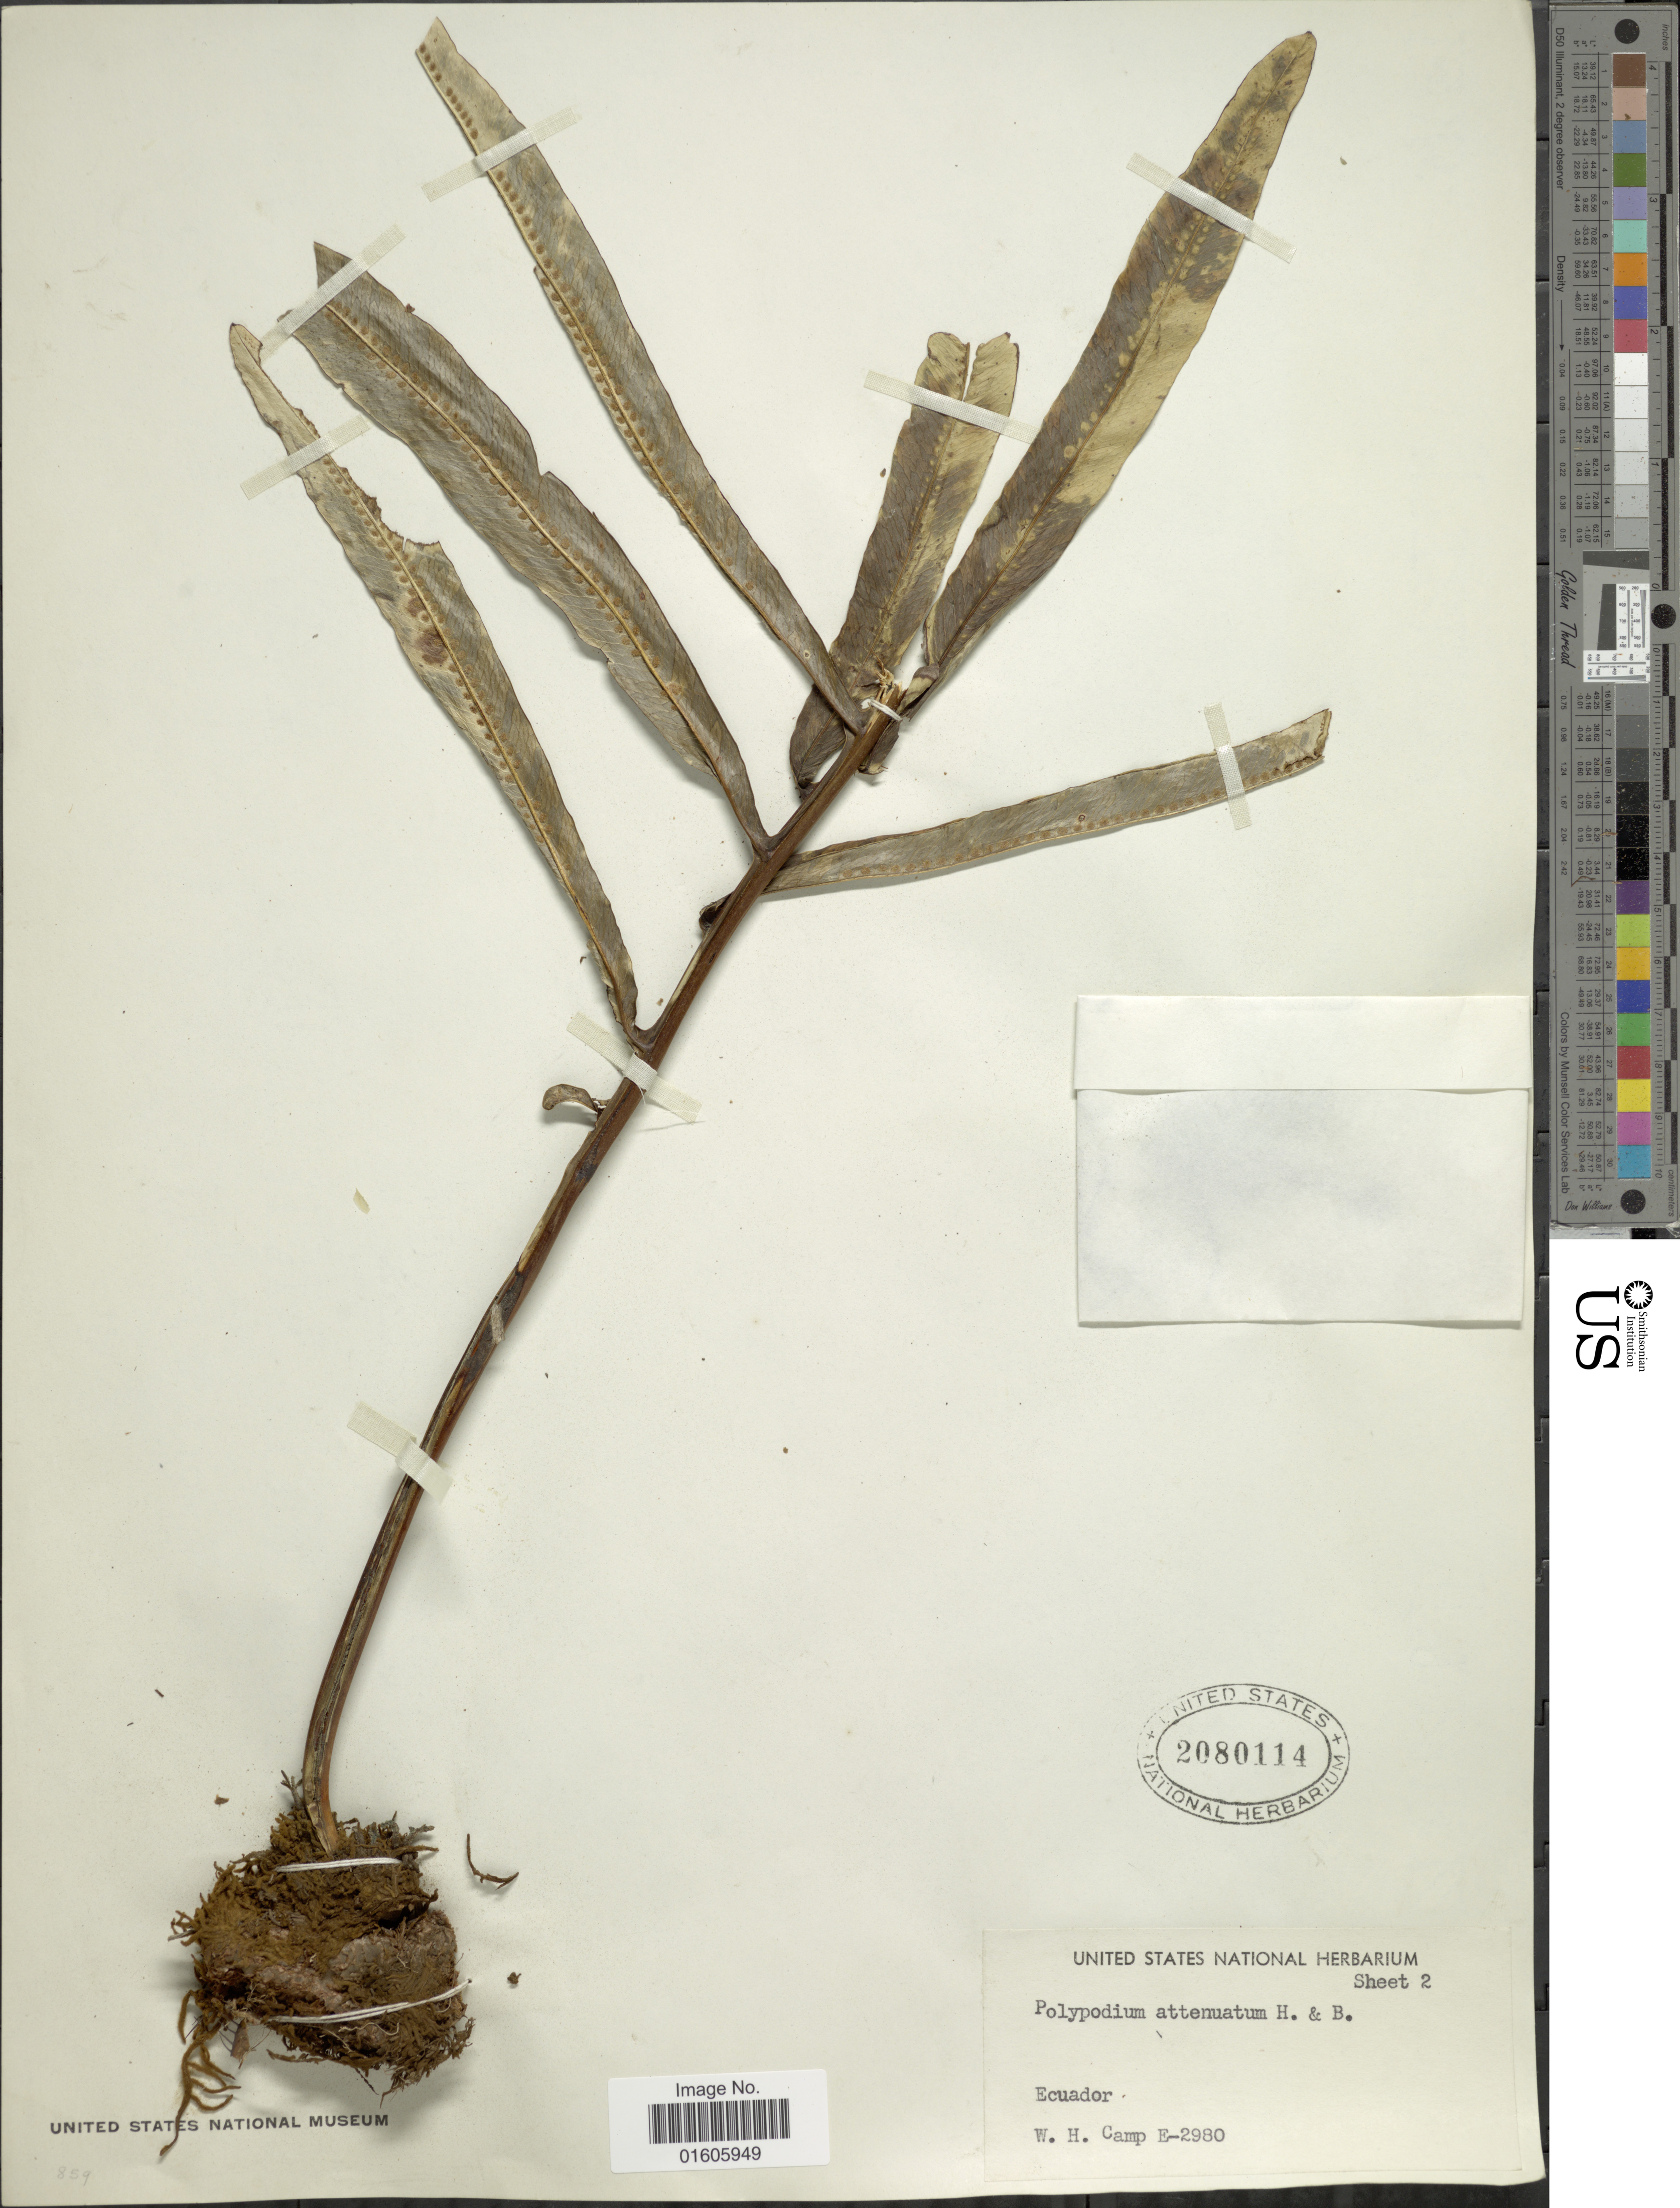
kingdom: Plantae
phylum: Tracheophyta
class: Polypodiopsida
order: Polypodiales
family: Polypodiaceae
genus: Serpocaulon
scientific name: Serpocaulon attenuatum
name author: (Humb. & Bonpl. ex Willd.) A.R. Sm.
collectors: W. H. Camp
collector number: E-2980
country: Ecuador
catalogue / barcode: US 2080114